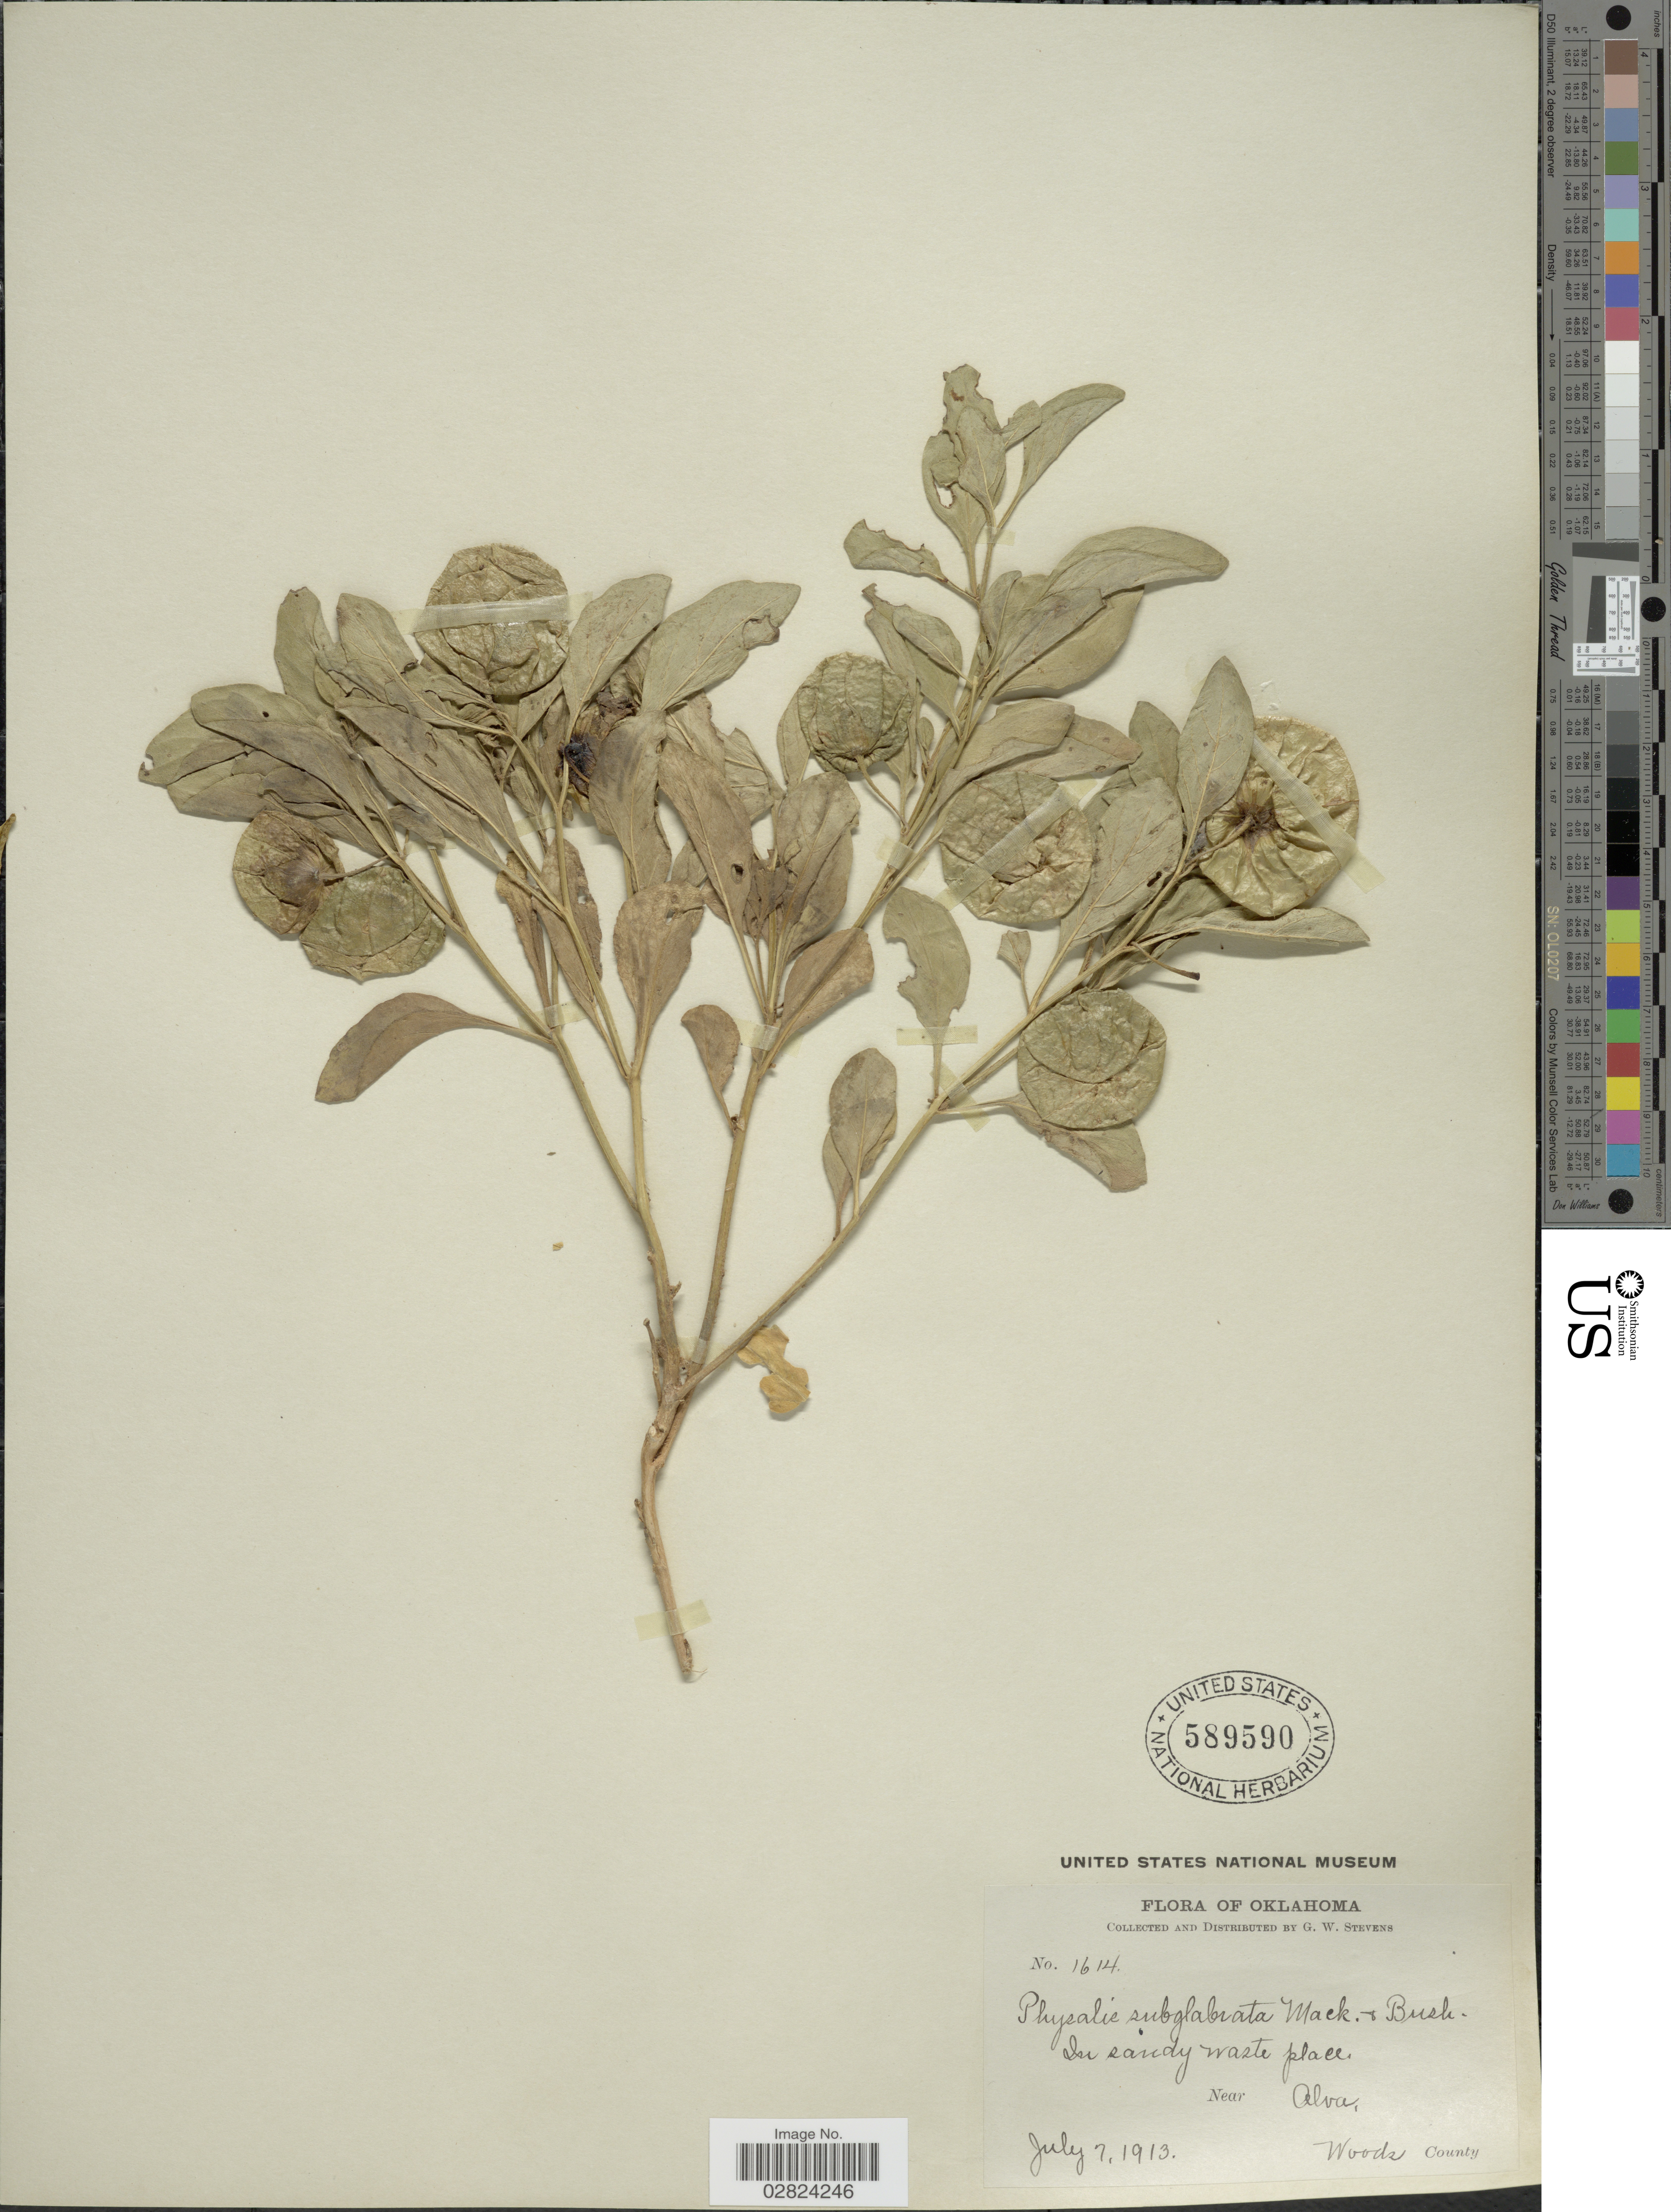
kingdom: Plantae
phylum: Tracheophyta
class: Magnoliopsida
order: Solanales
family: Solanaceae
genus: Physalis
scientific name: Physalis subglabrata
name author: Mack. & Bush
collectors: G. W. Stevens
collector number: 1614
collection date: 1913-07-07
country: United States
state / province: Oklahoma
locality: Near Alva, Woods County.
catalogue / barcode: US 589590